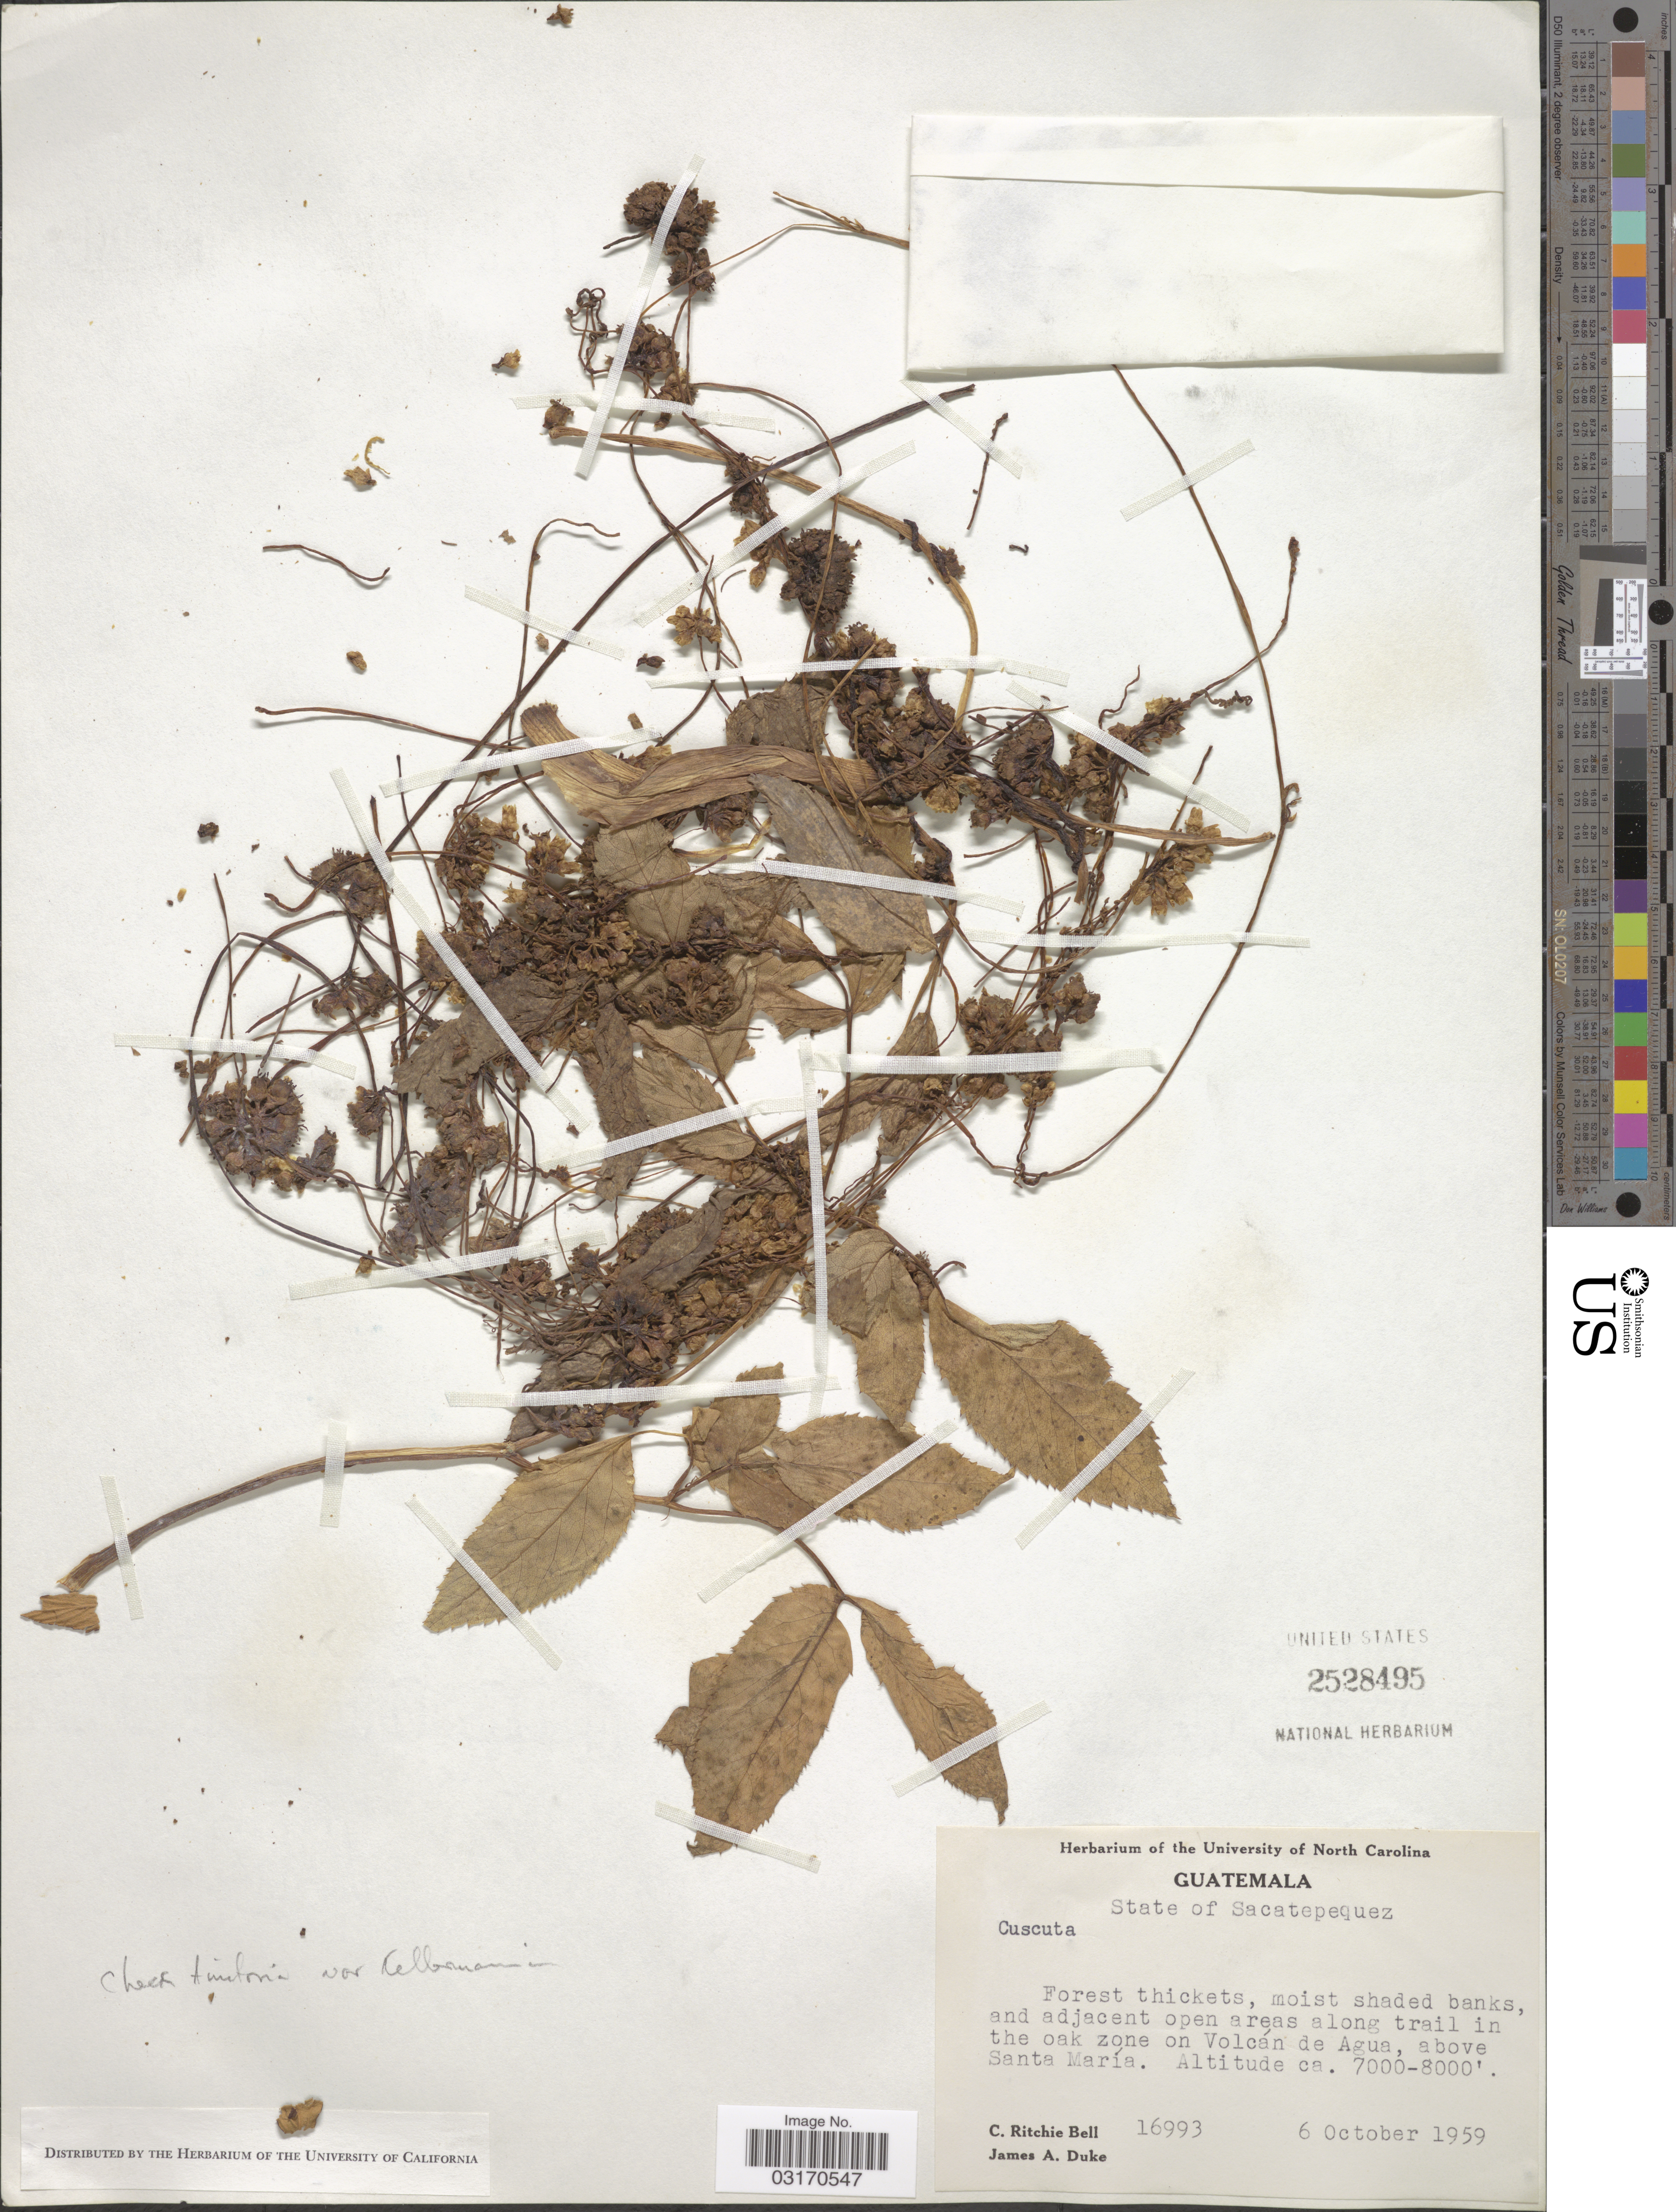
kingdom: Plantae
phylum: Tracheophyta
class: Magnoliopsida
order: Solanales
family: Convolvulaceae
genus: Cuscuta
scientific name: Cuscuta tinctoria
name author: Mart. ex Engelm.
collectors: C. R. Bell & J. A. Duke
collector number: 16993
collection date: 1959-10-06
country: Guatemala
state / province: Sacatepéquez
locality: Areas along trail in the oak zone on Volcán de Agua, above Santa María.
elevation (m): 2134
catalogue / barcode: US 2528495